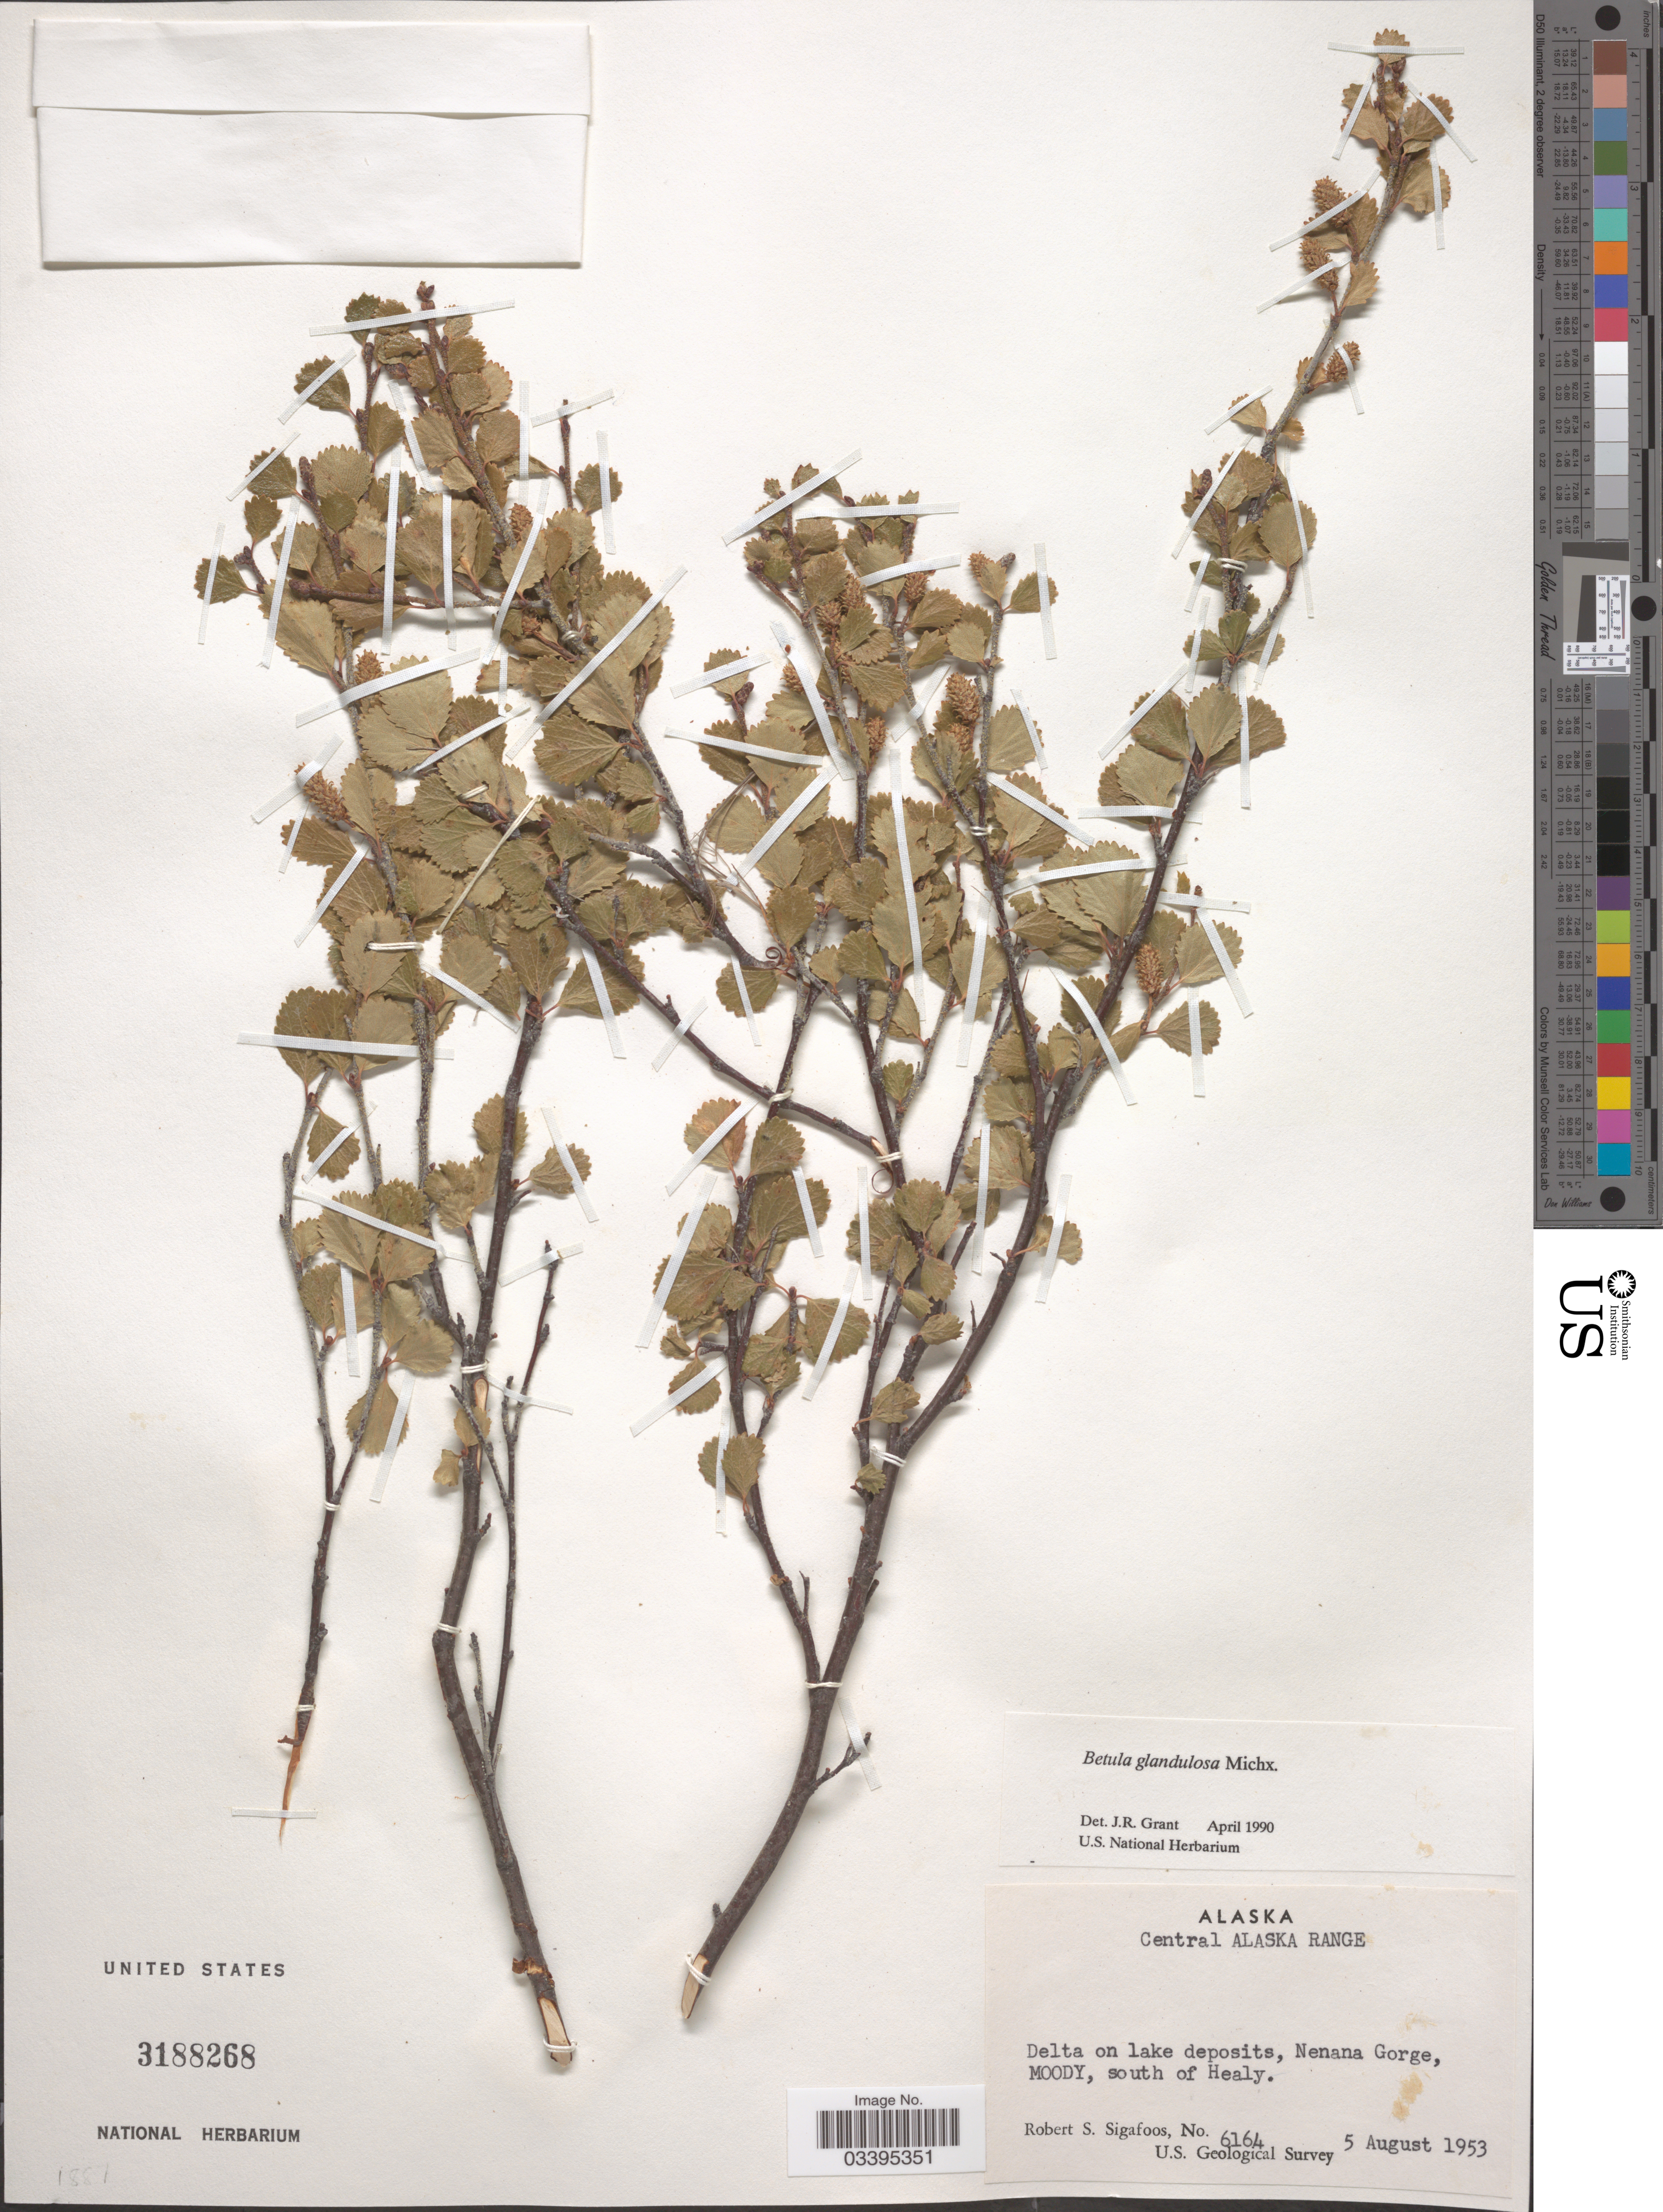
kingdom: Plantae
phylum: Tracheophyta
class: Magnoliopsida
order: Fagales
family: Betulaceae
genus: Betula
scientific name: Betula glandulosa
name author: Michx.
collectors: R. Sigafoos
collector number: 6164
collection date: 1953-08-05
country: United States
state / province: Alaska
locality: Central Alaska Range. Delta on lake deposits, Nenana Gorge, Moody, south of Healy.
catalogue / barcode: US 3188268